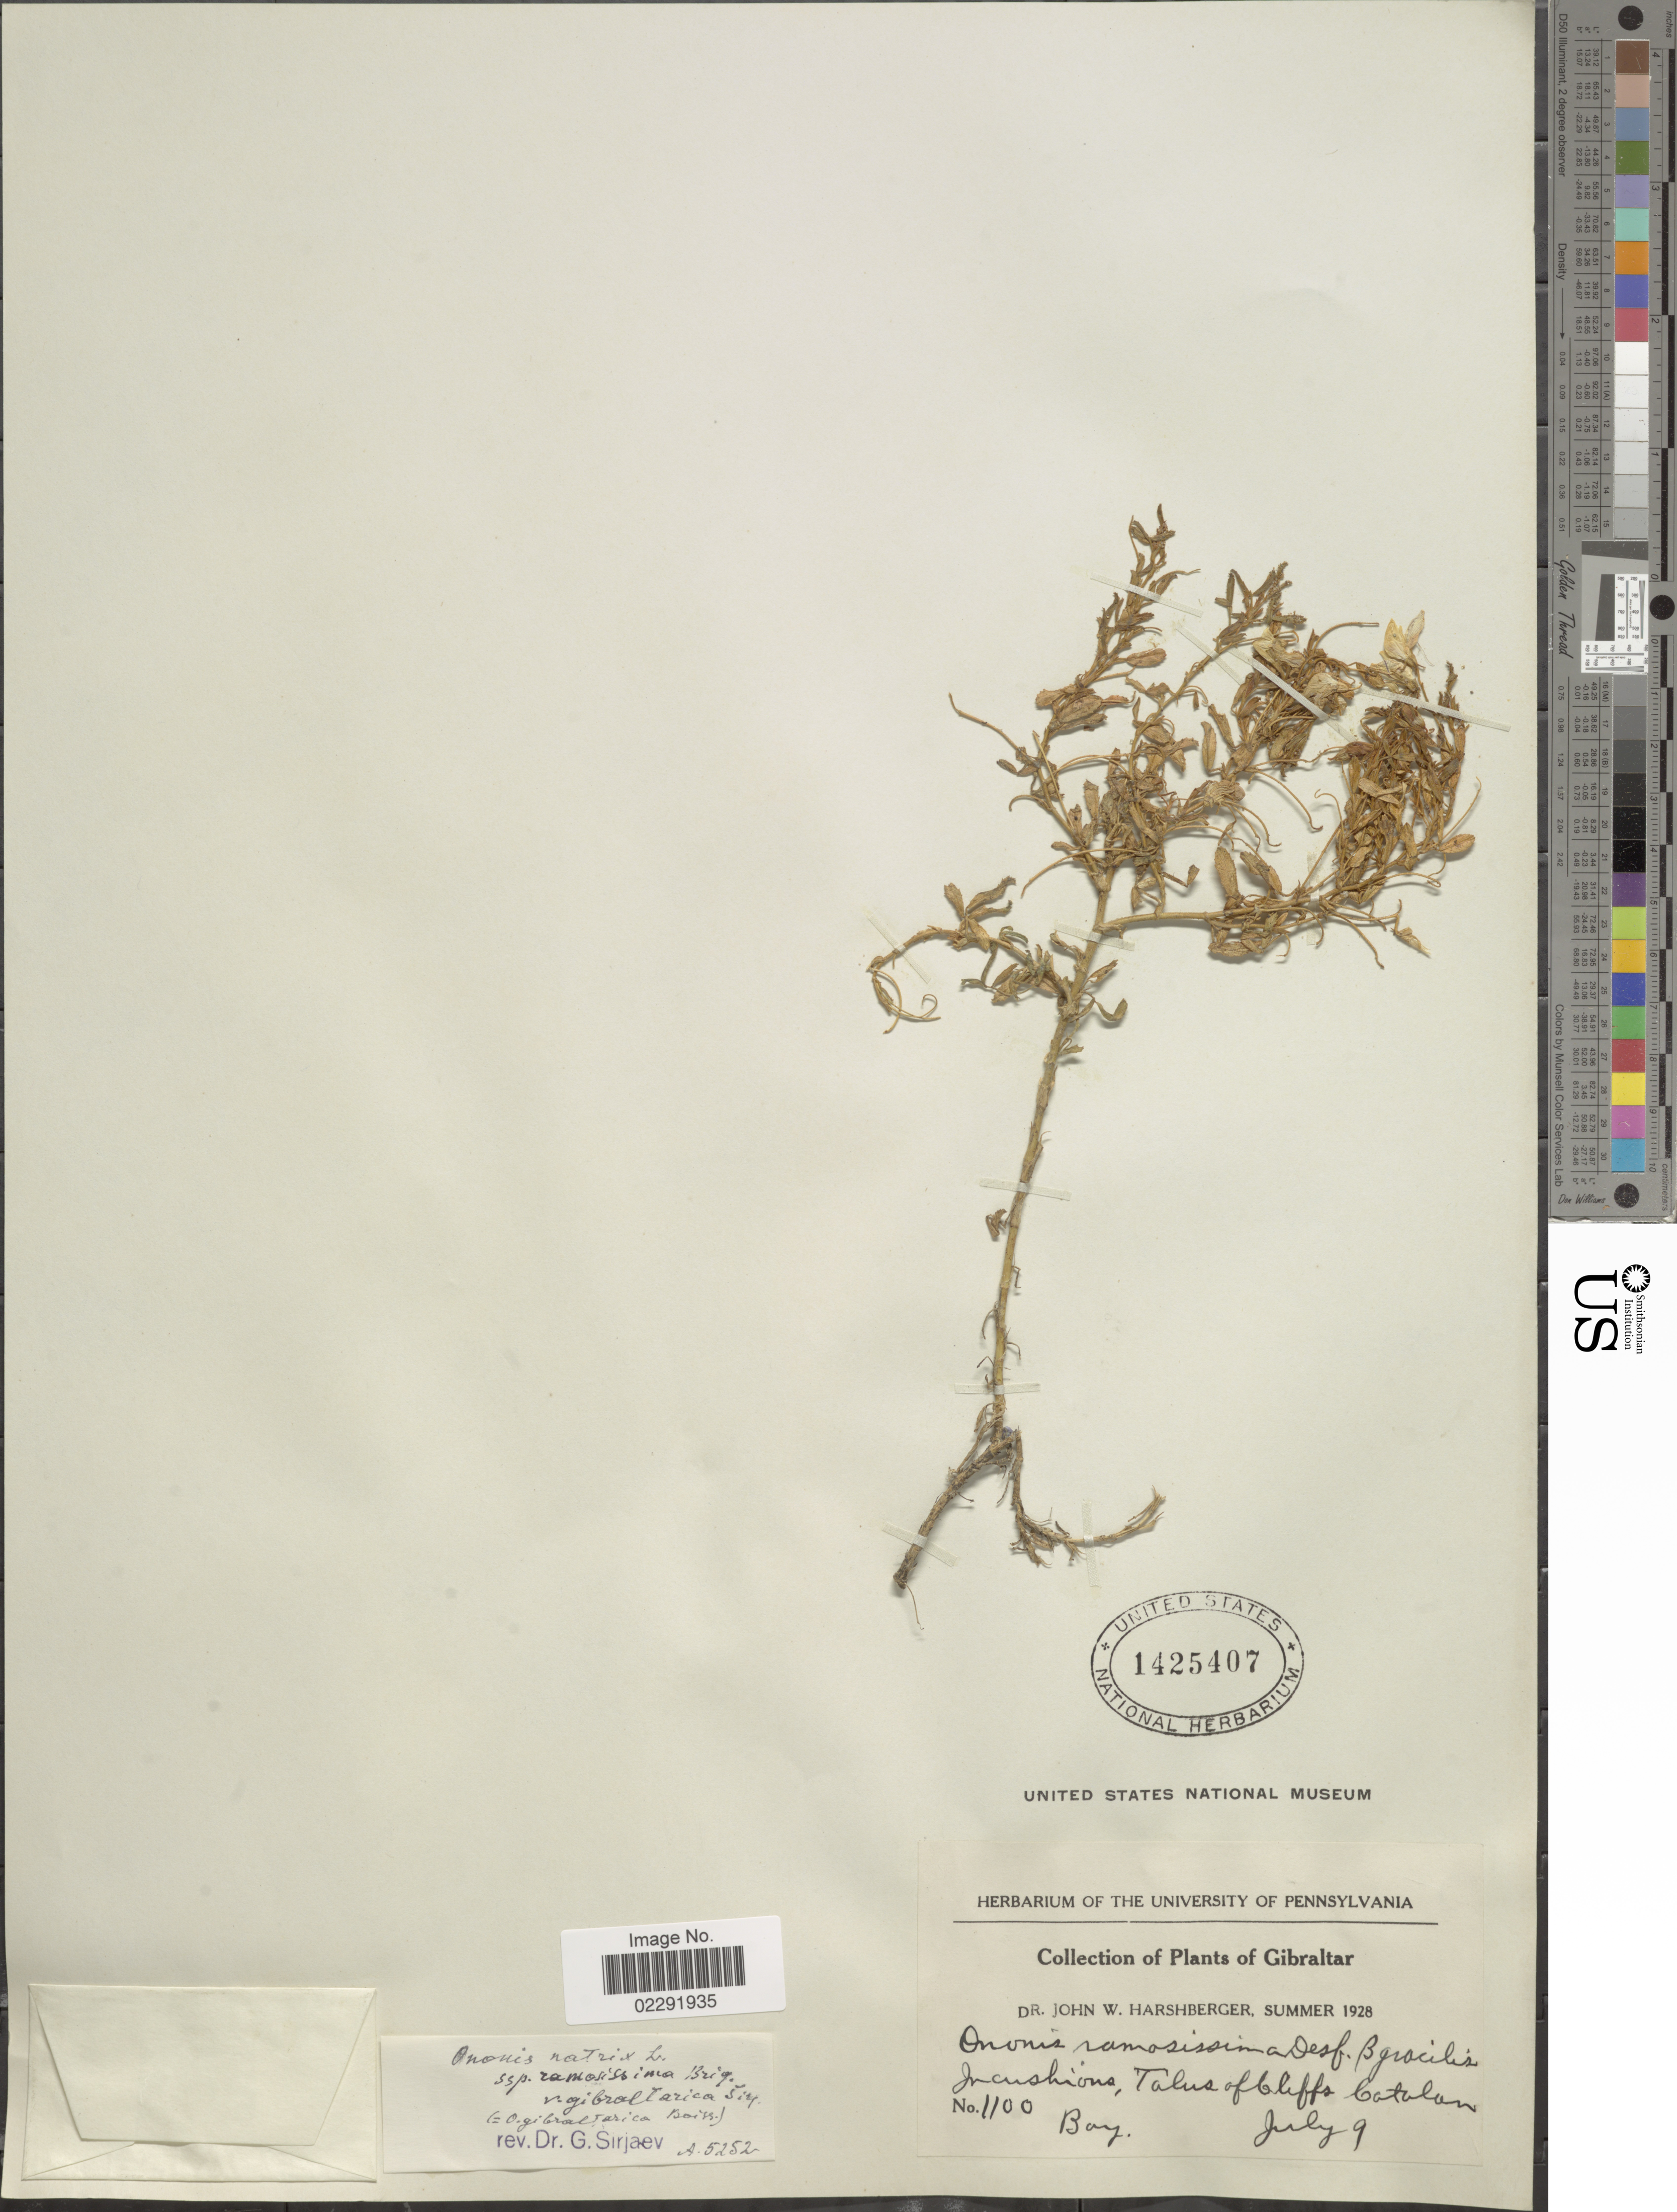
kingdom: Plantae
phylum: Tracheophyta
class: Magnoliopsida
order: Fabales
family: Fabaceae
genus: Ononis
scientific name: Ononis natrix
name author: L.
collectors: J. W. Harshberger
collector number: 1100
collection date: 1928-07-09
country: Gibraltar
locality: Gibraltar, Ononis ramosissima Incushiona, Talus of bluffs Catalan Bay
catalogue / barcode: US 1425407